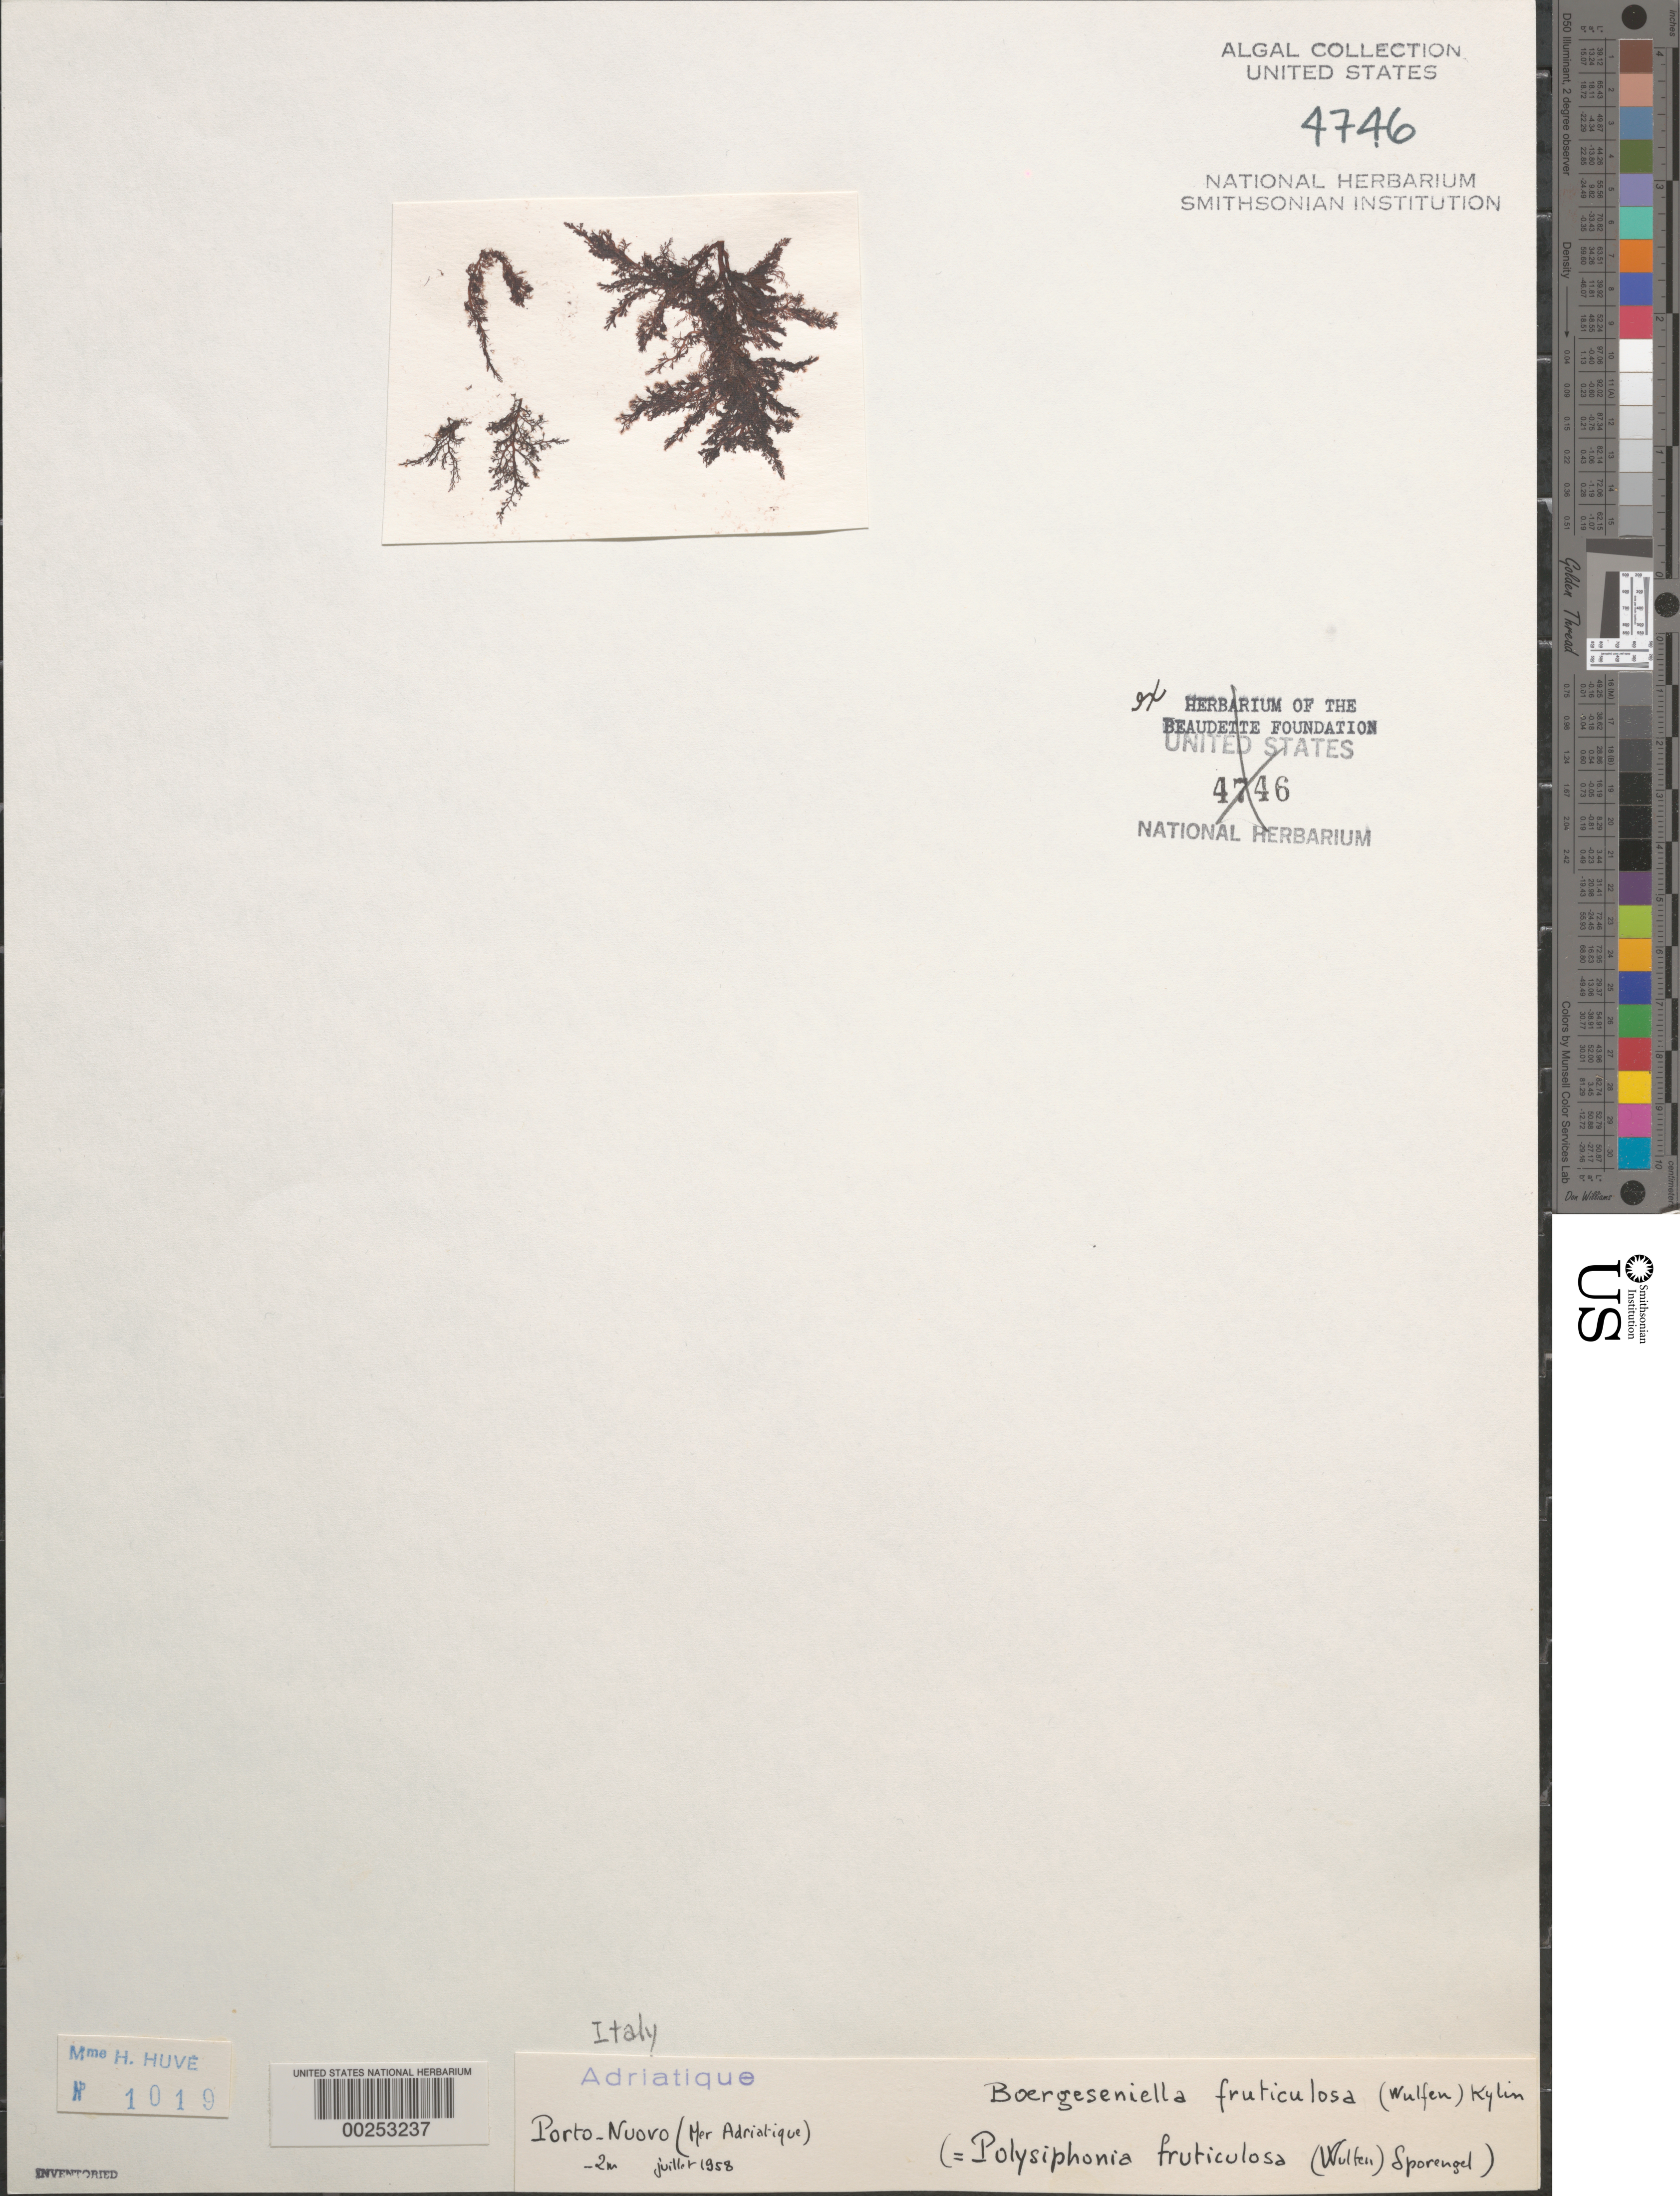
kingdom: Plantae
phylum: Rhodophyta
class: Florideophyceae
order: Ceramiales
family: Rhodomelaceae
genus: Boergeseniella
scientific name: Boergeseniella fruticulosa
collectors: H. Huvé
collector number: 1019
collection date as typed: Jul 1958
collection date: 1958-07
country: Italy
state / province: Friuli-venezia Giulia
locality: Porto nuovo, adriatic sea (mer adriatique)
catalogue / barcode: US 4746